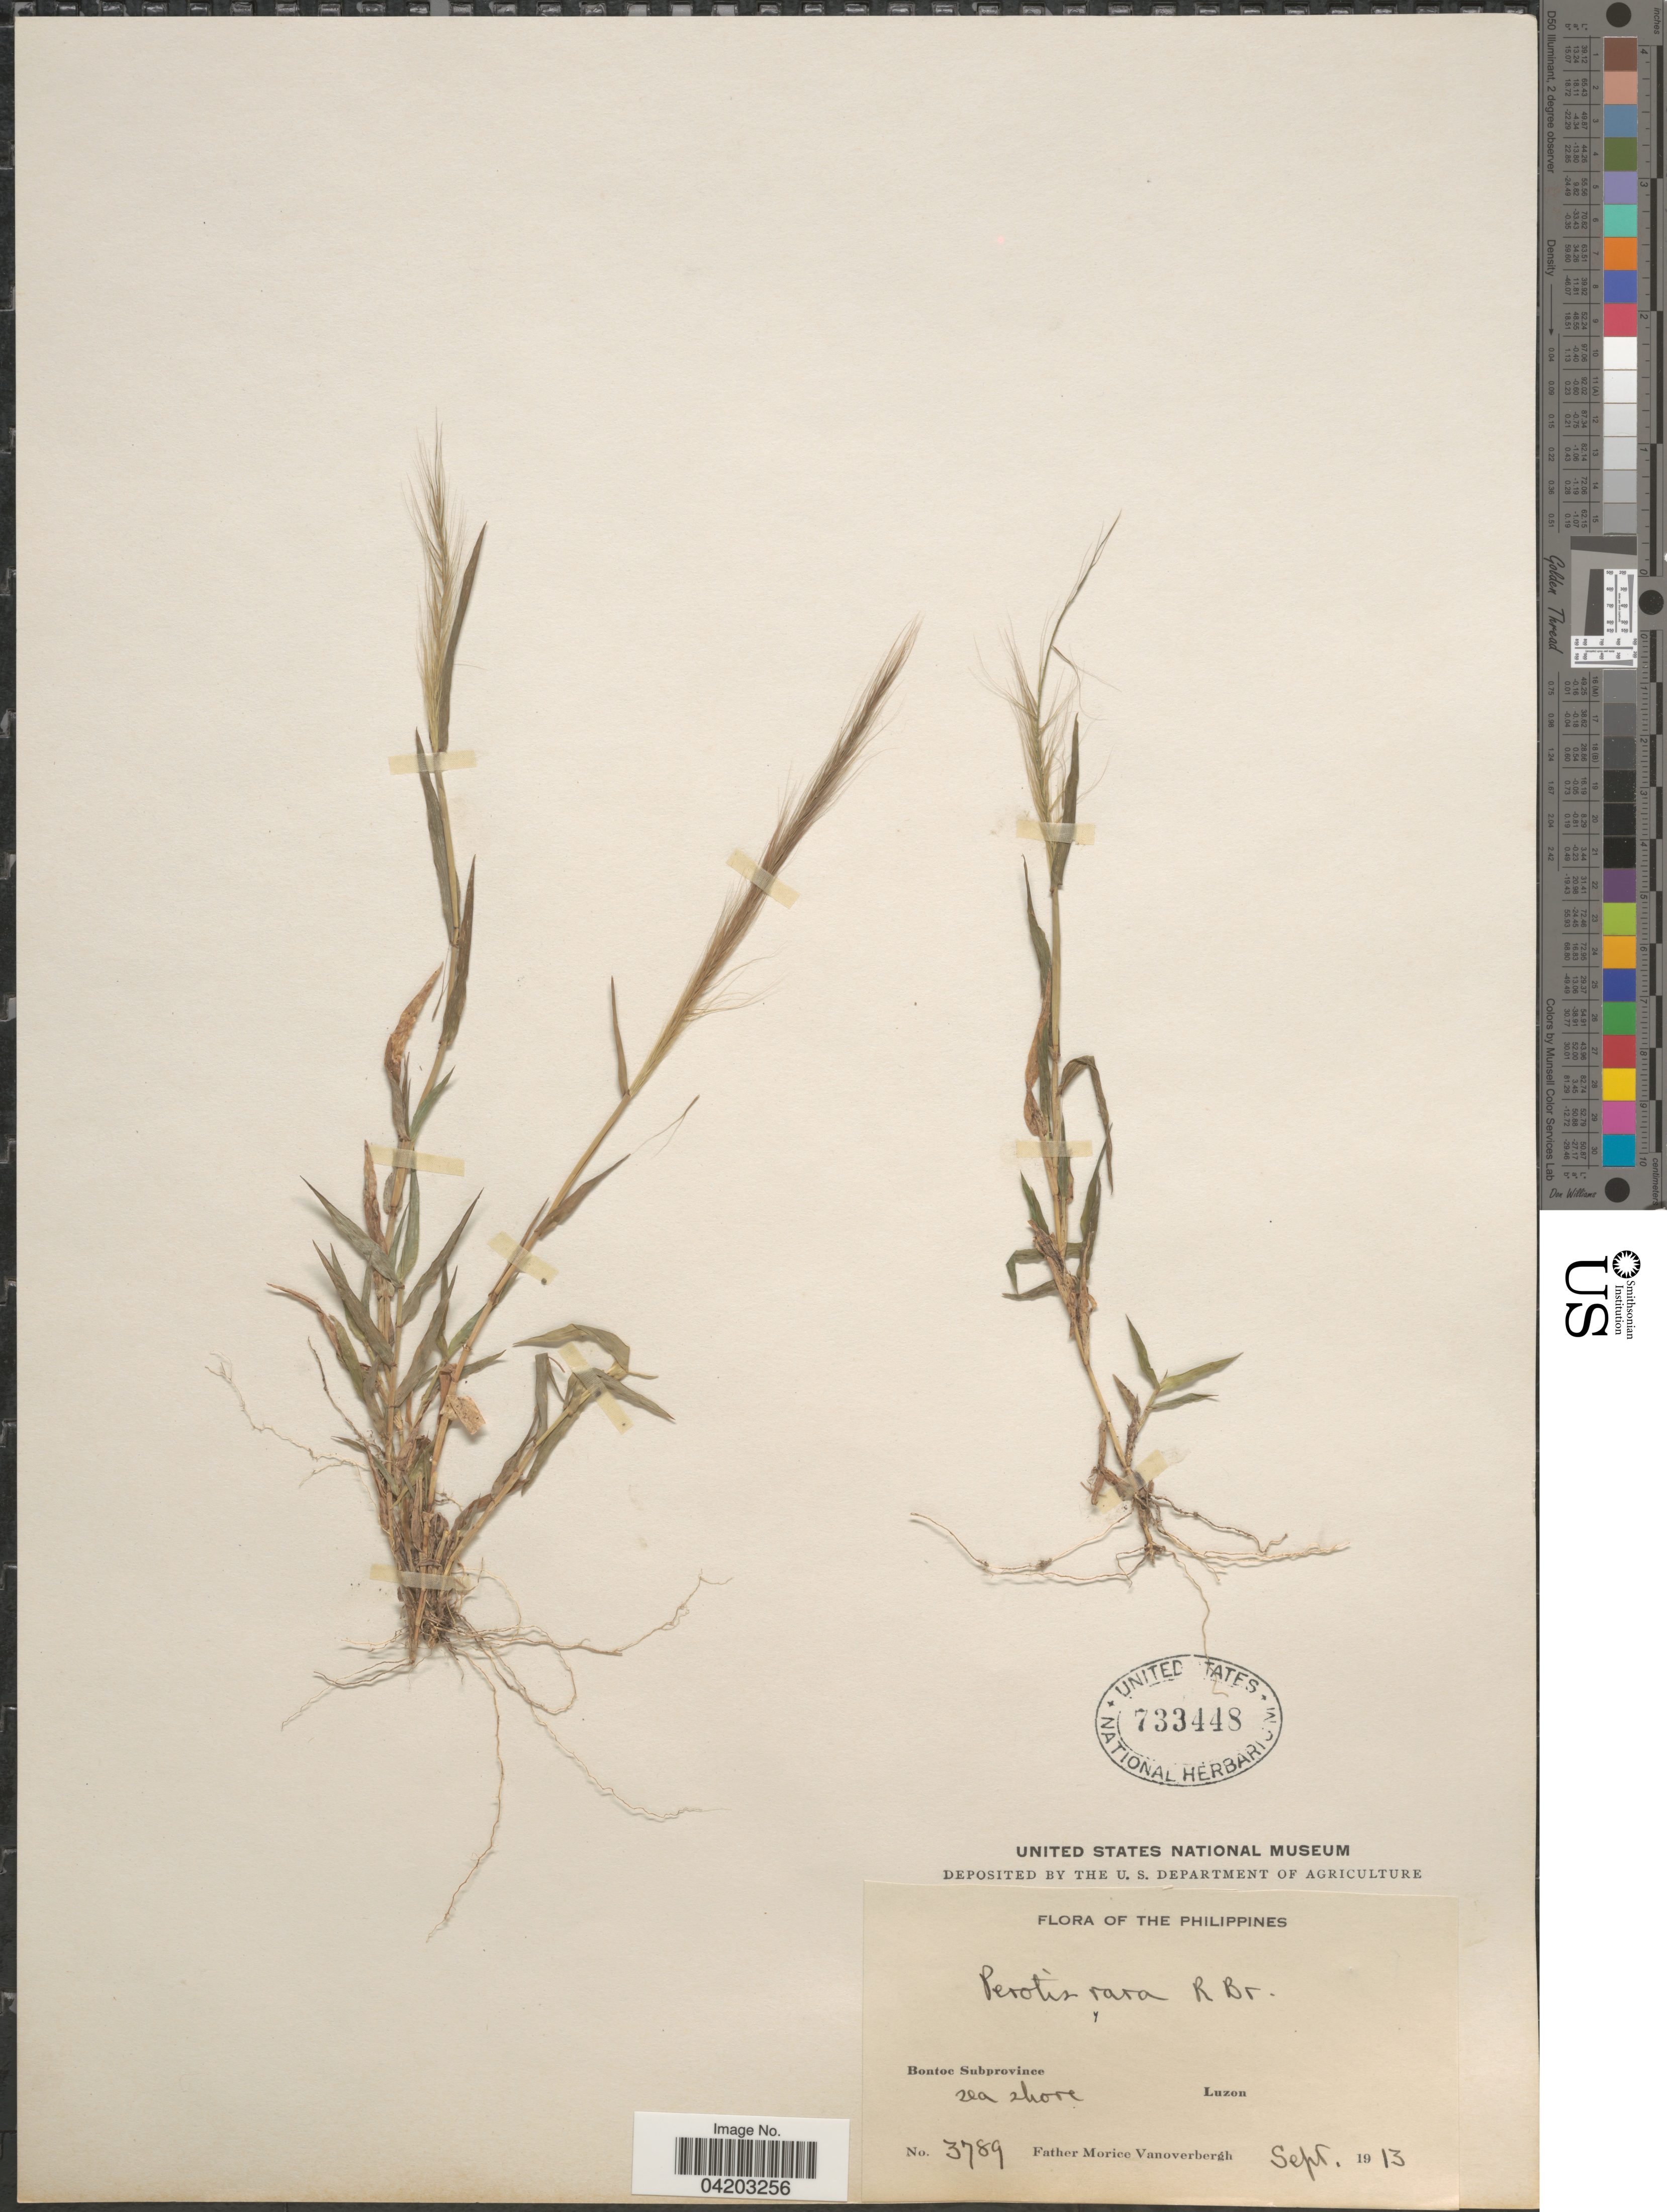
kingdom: Plantae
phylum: Tracheophyta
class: Liliopsida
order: Poales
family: Poaceae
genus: Perotis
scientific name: Perotis rara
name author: R. Br.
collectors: F. Vanoverbergh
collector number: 3789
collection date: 1913-09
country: Philippines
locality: Bontoc Subprovince. sea shore. Luzon.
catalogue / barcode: US 733448